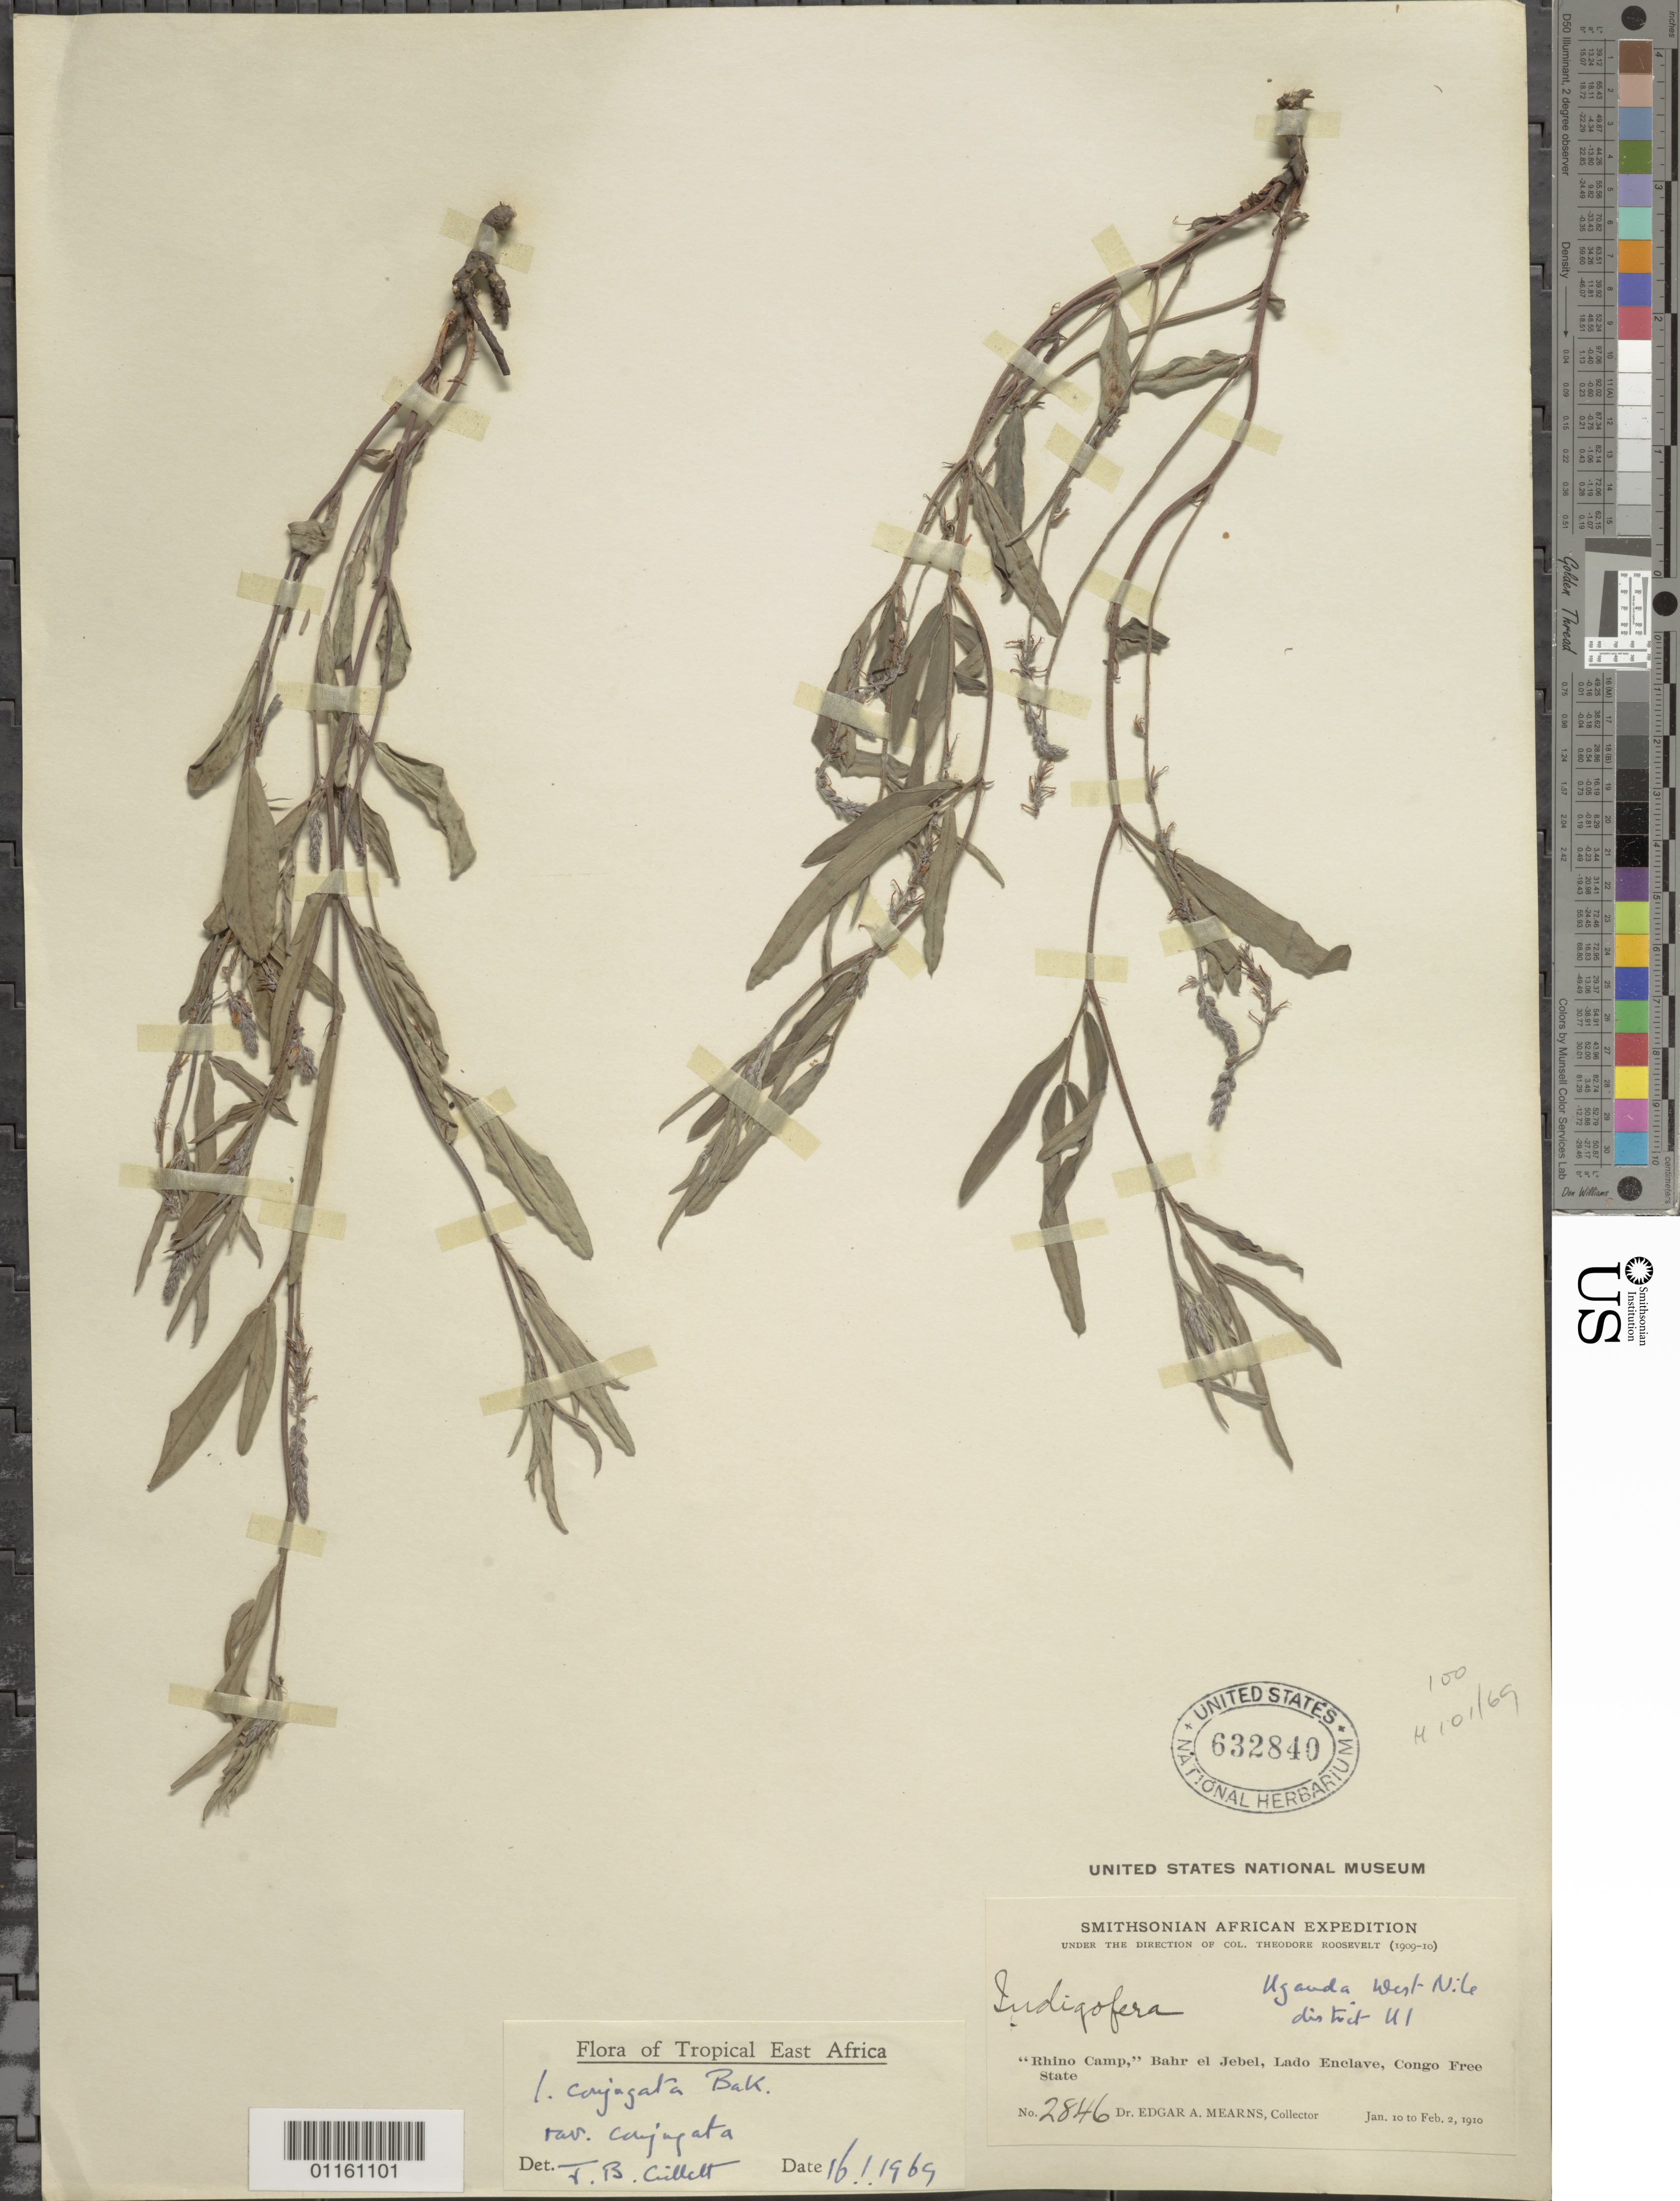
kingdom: Plantae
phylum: Tracheophyta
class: Magnoliopsida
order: Fabales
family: Fabaceae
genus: Indigofera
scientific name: Indigofera conjugata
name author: Baker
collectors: E. A. Mearns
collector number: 2846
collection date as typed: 10 Jan 1910 to 02 Feb 1910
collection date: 1910-01-10/1910-02-02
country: South Sudan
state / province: Central Equatoria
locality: "Rhino Camp", Bahr el Jebel, Lado Enclave, Congo Free State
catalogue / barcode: US 632840